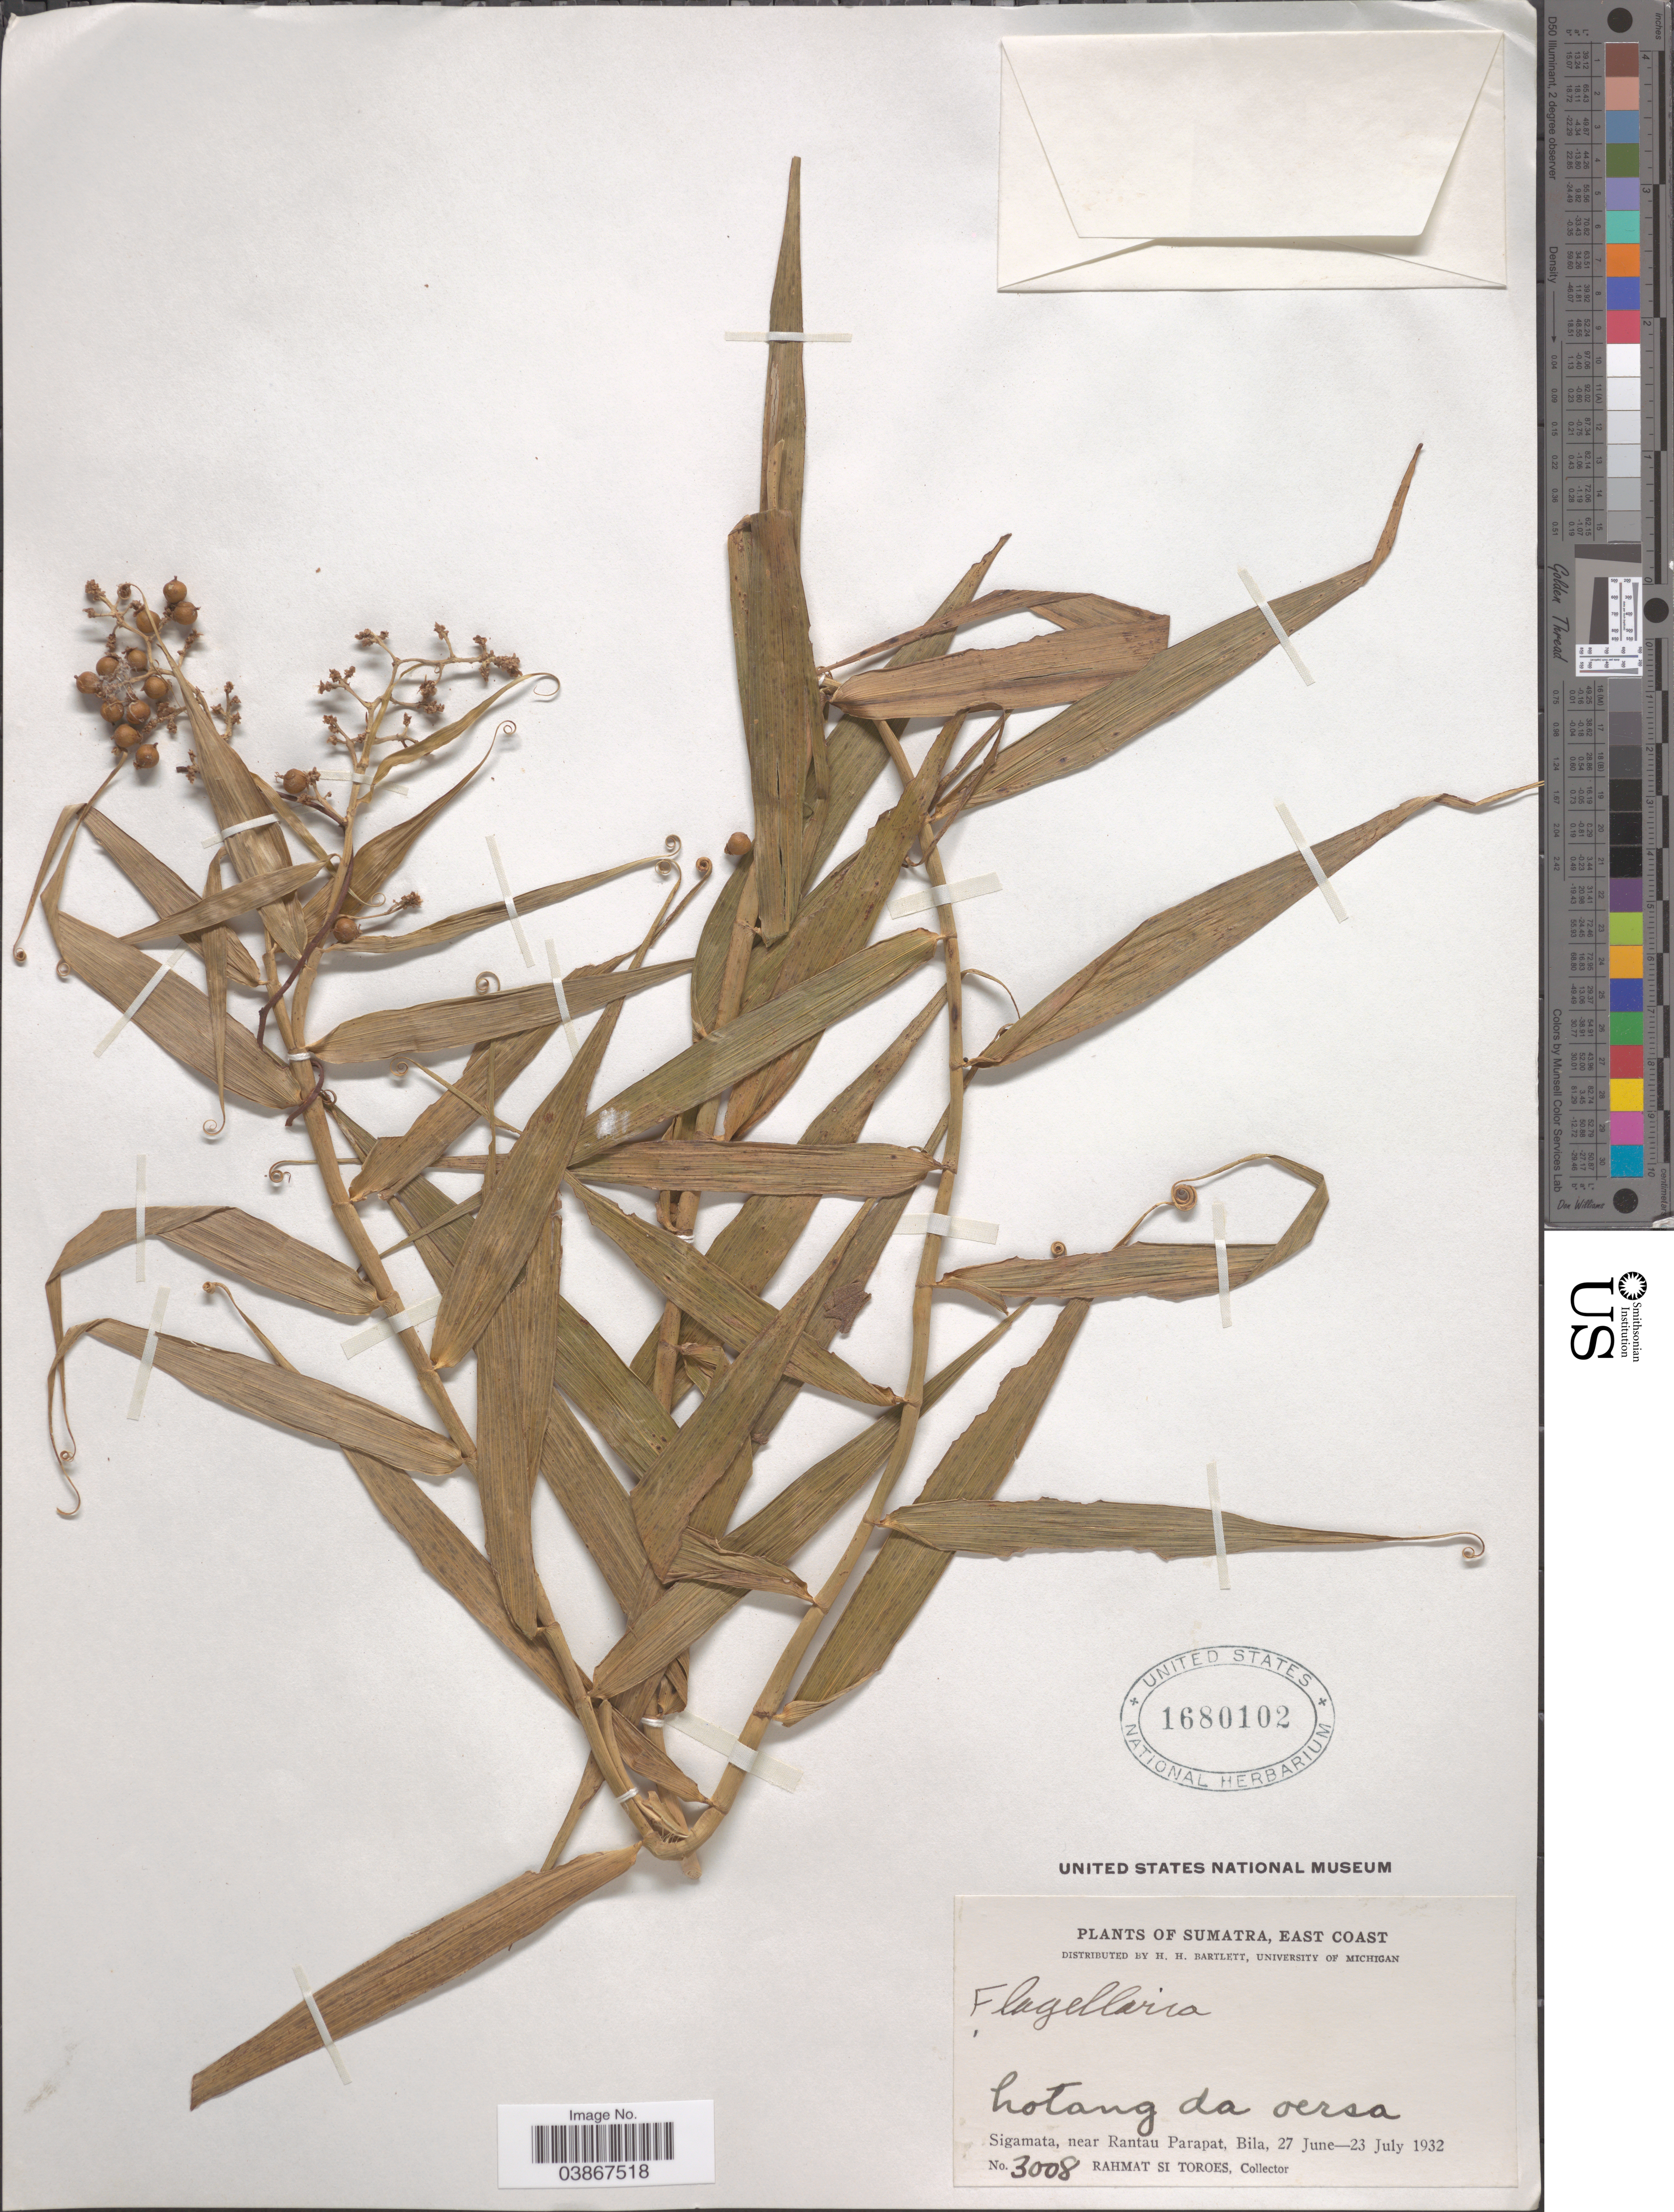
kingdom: Plantae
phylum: Tracheophyta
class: Liliopsida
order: Poales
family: Flagellariaceae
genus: Flagellaria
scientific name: Flagellaria sp.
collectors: Rahmat Si Boeea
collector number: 3008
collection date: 1932-06-27/1932-07-23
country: Indonesia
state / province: Sumatra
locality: East Coast. Sigamata, near Rantau Parapat, Bila.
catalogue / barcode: US 1680102